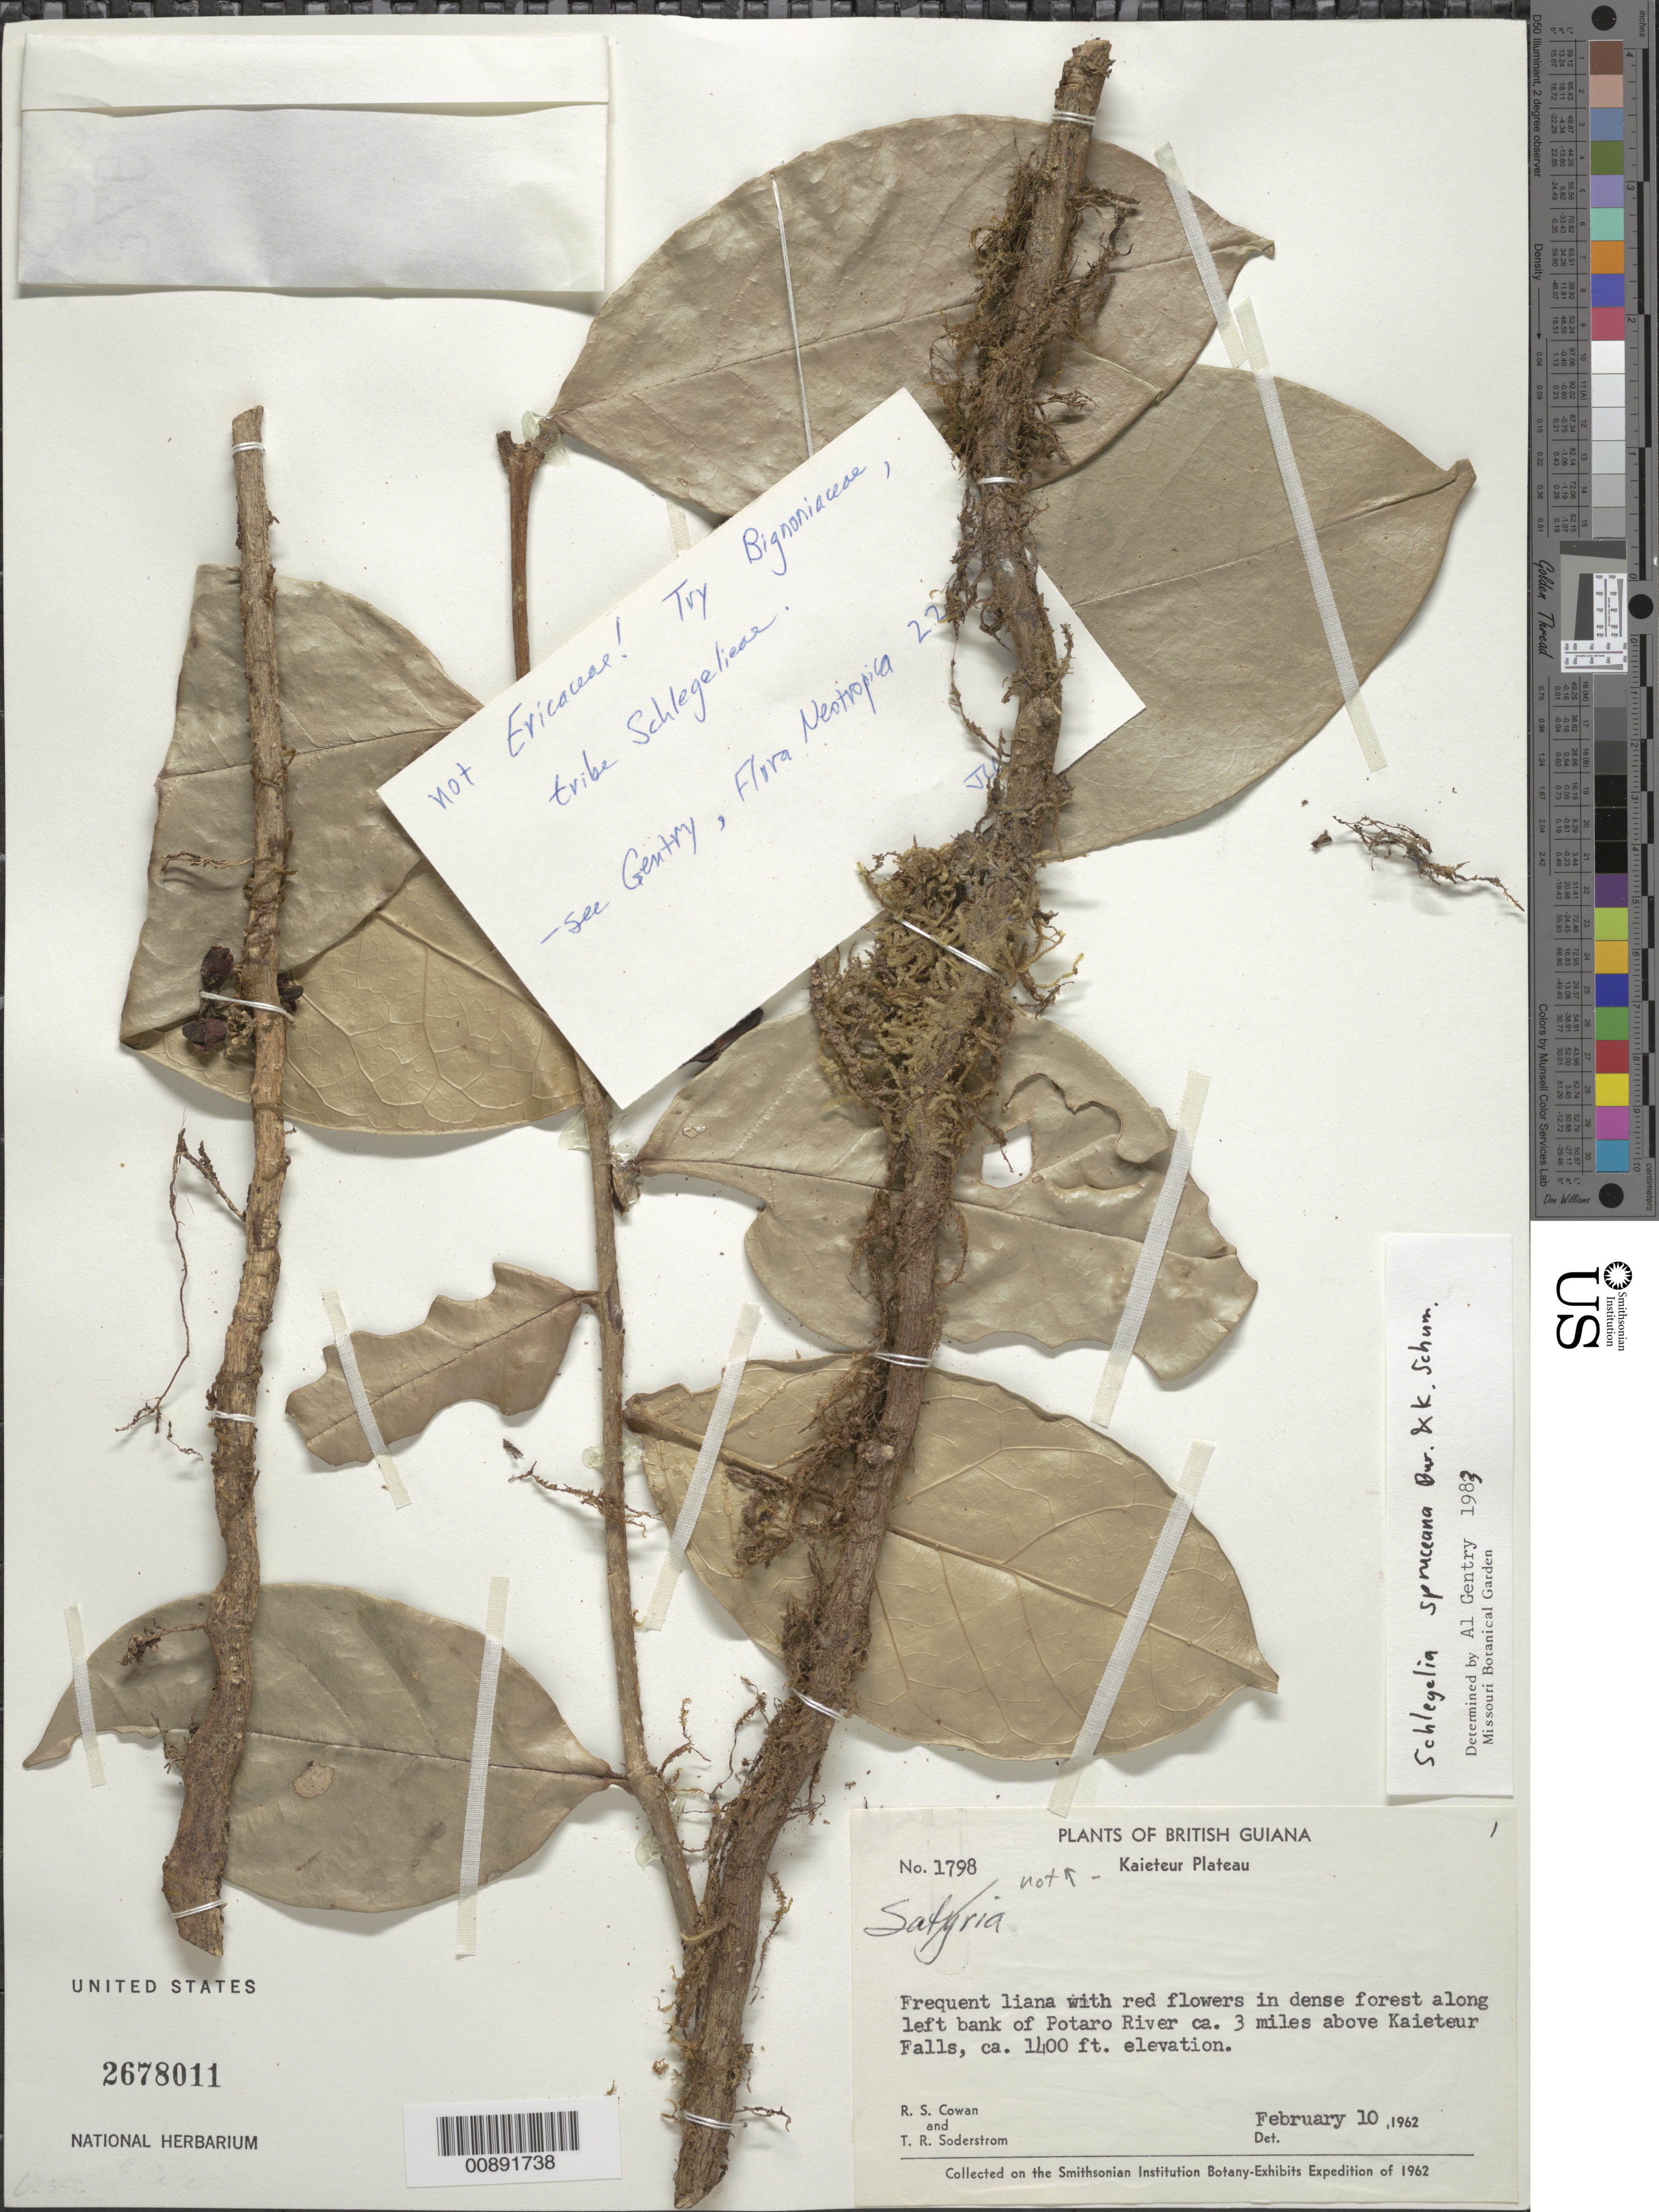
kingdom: Plantae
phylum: Tracheophyta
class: Magnoliopsida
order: Lamiales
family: Schlegeliaceae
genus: Schlegelia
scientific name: Schlegelia spruceana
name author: Bureau & K. Schum.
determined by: Gentry, A. H.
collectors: R. S. Cowan & T. R. Soderstrom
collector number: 1798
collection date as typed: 10-Feb-62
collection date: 1962-02-10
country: Guyana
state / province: Potaro-Siparuni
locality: Kaieteur Plateau, Potaro R., 3 mi. above Kaieteur Falls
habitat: Dense forest along bank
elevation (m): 427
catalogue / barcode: US 2678011